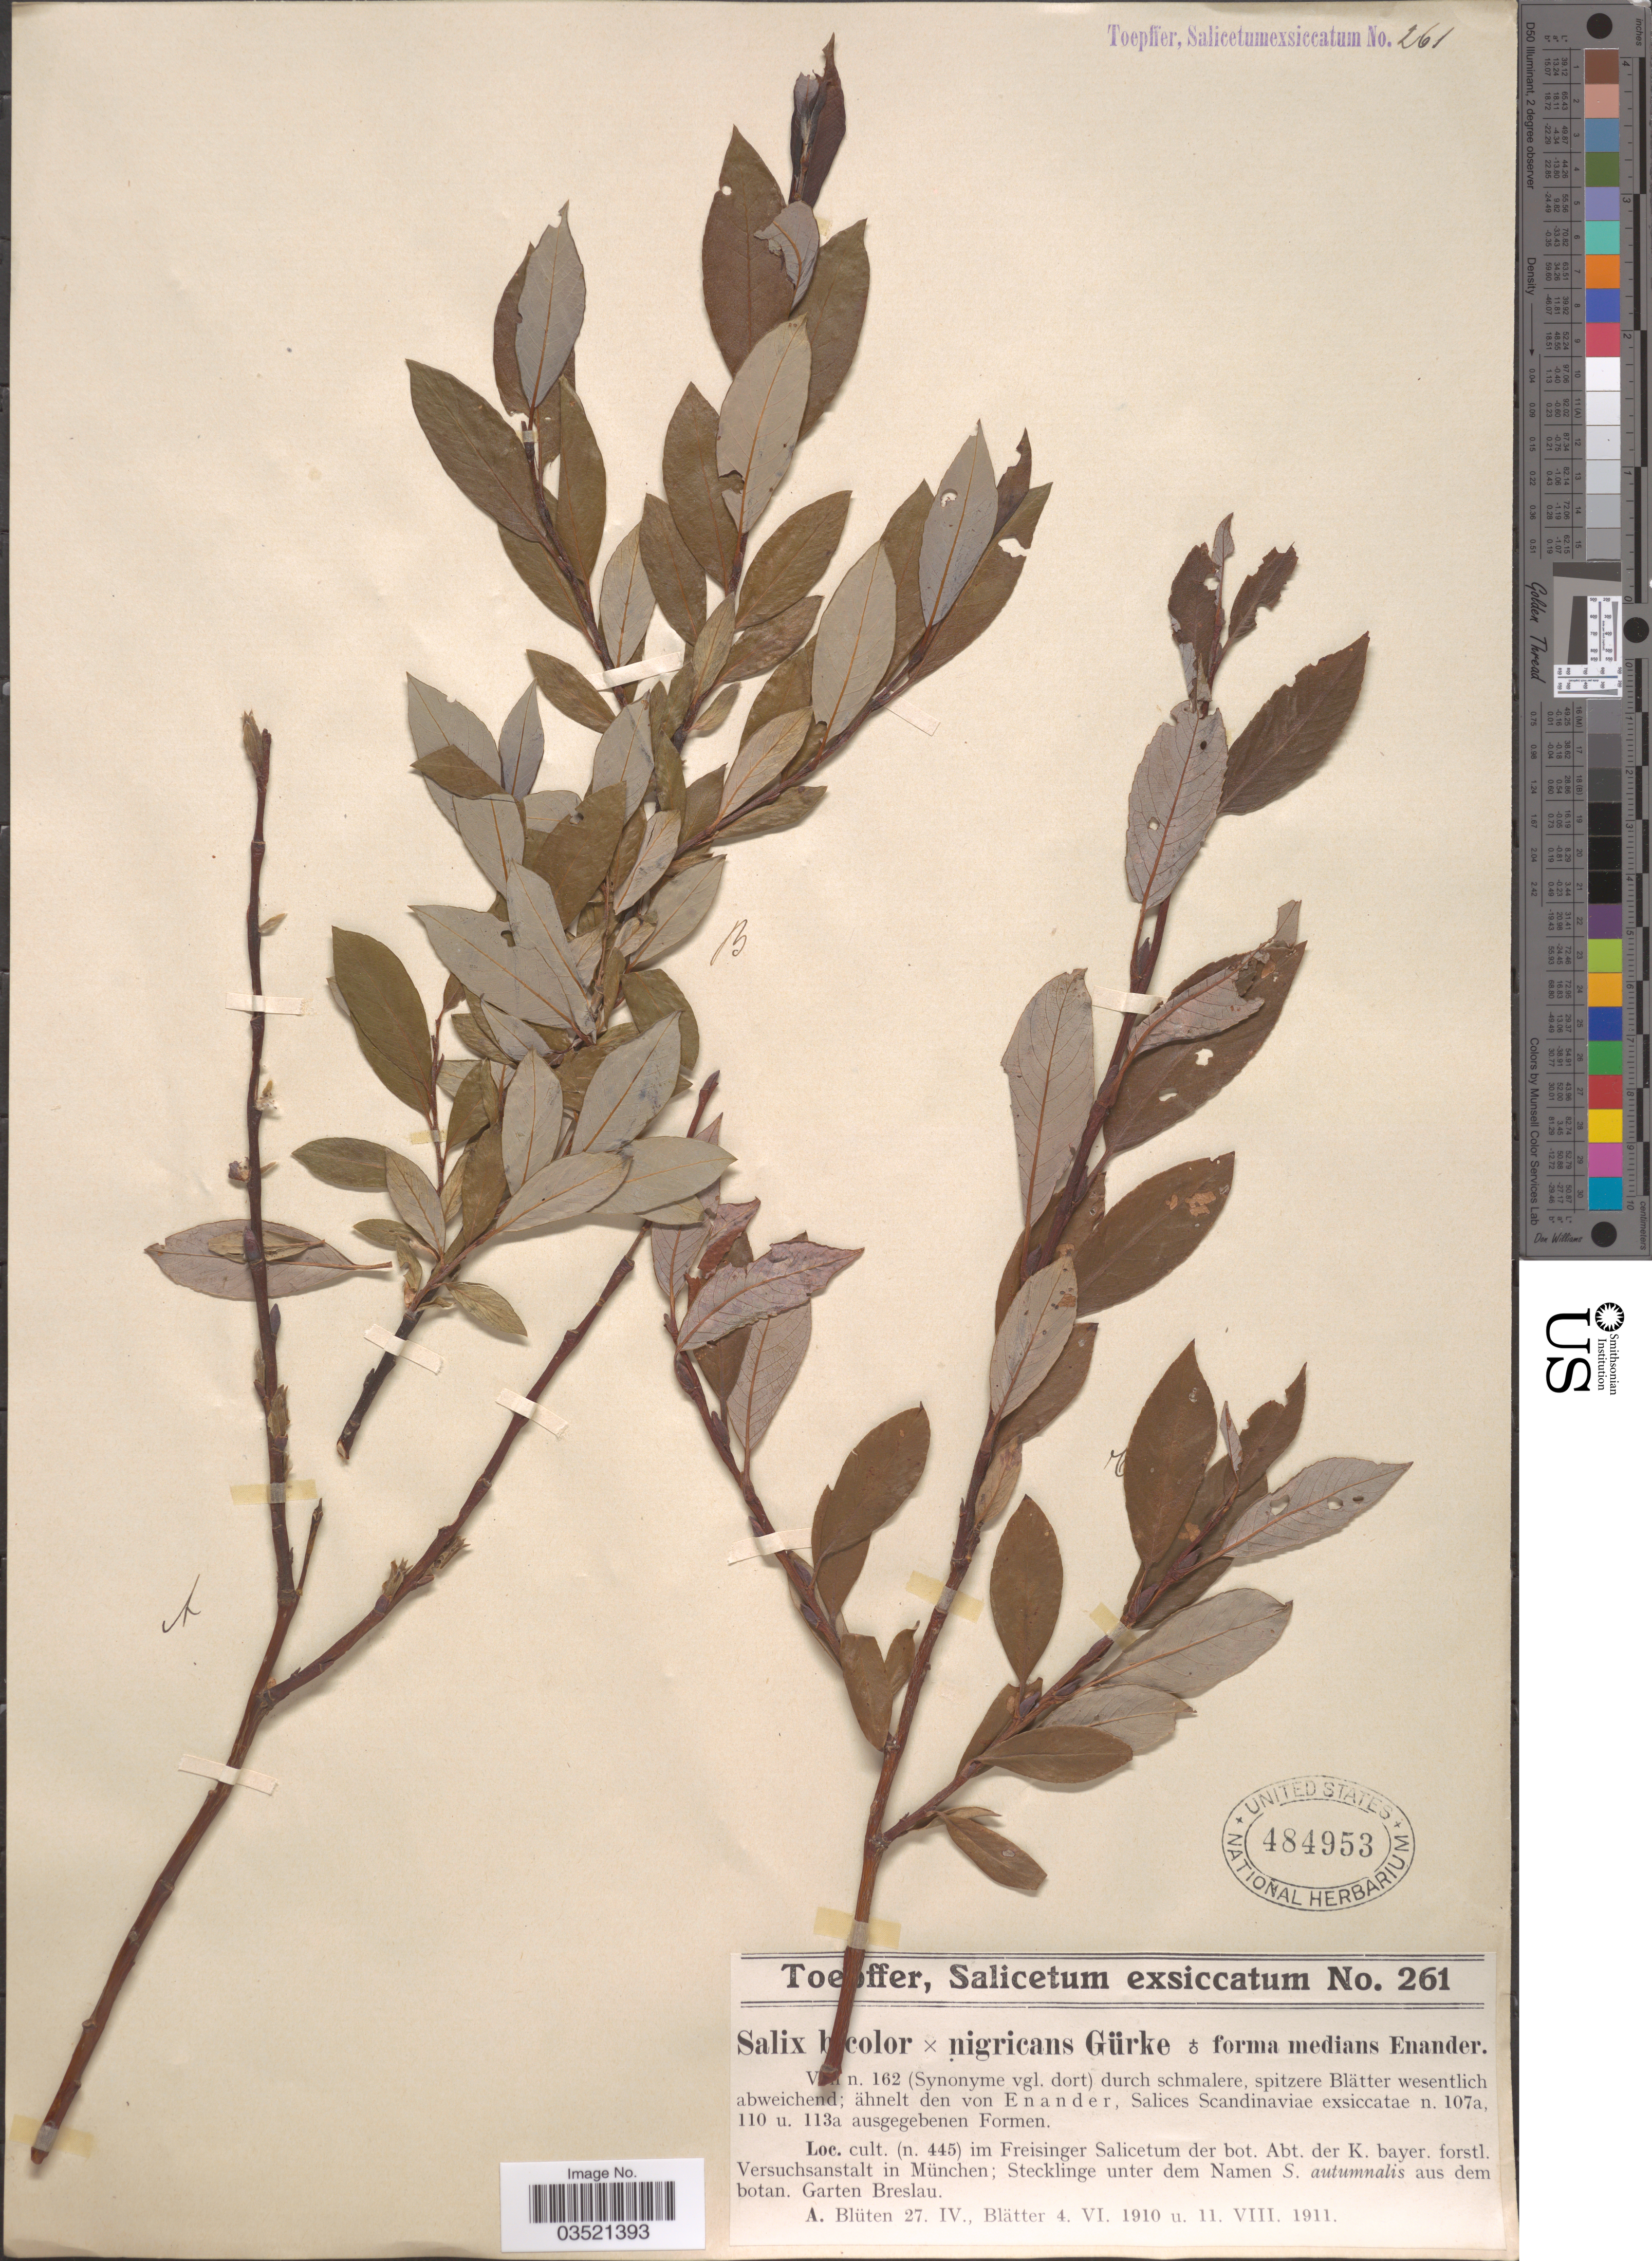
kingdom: Plantae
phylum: Tracheophyta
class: Magnoliopsida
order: Malpighiales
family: Salicaceae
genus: Salix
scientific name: Salix bicolor x S. nigricans f. medians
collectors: A. Toepffer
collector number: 261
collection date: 1911-04-27/1911-08-11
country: Germany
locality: Cult. (n. 445) im Freisinger Salicetum der bot. Abt. der K. bayer. forstl. Versuchsanstalt in München; aus dem botan. Garten Breslau.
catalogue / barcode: US 484953